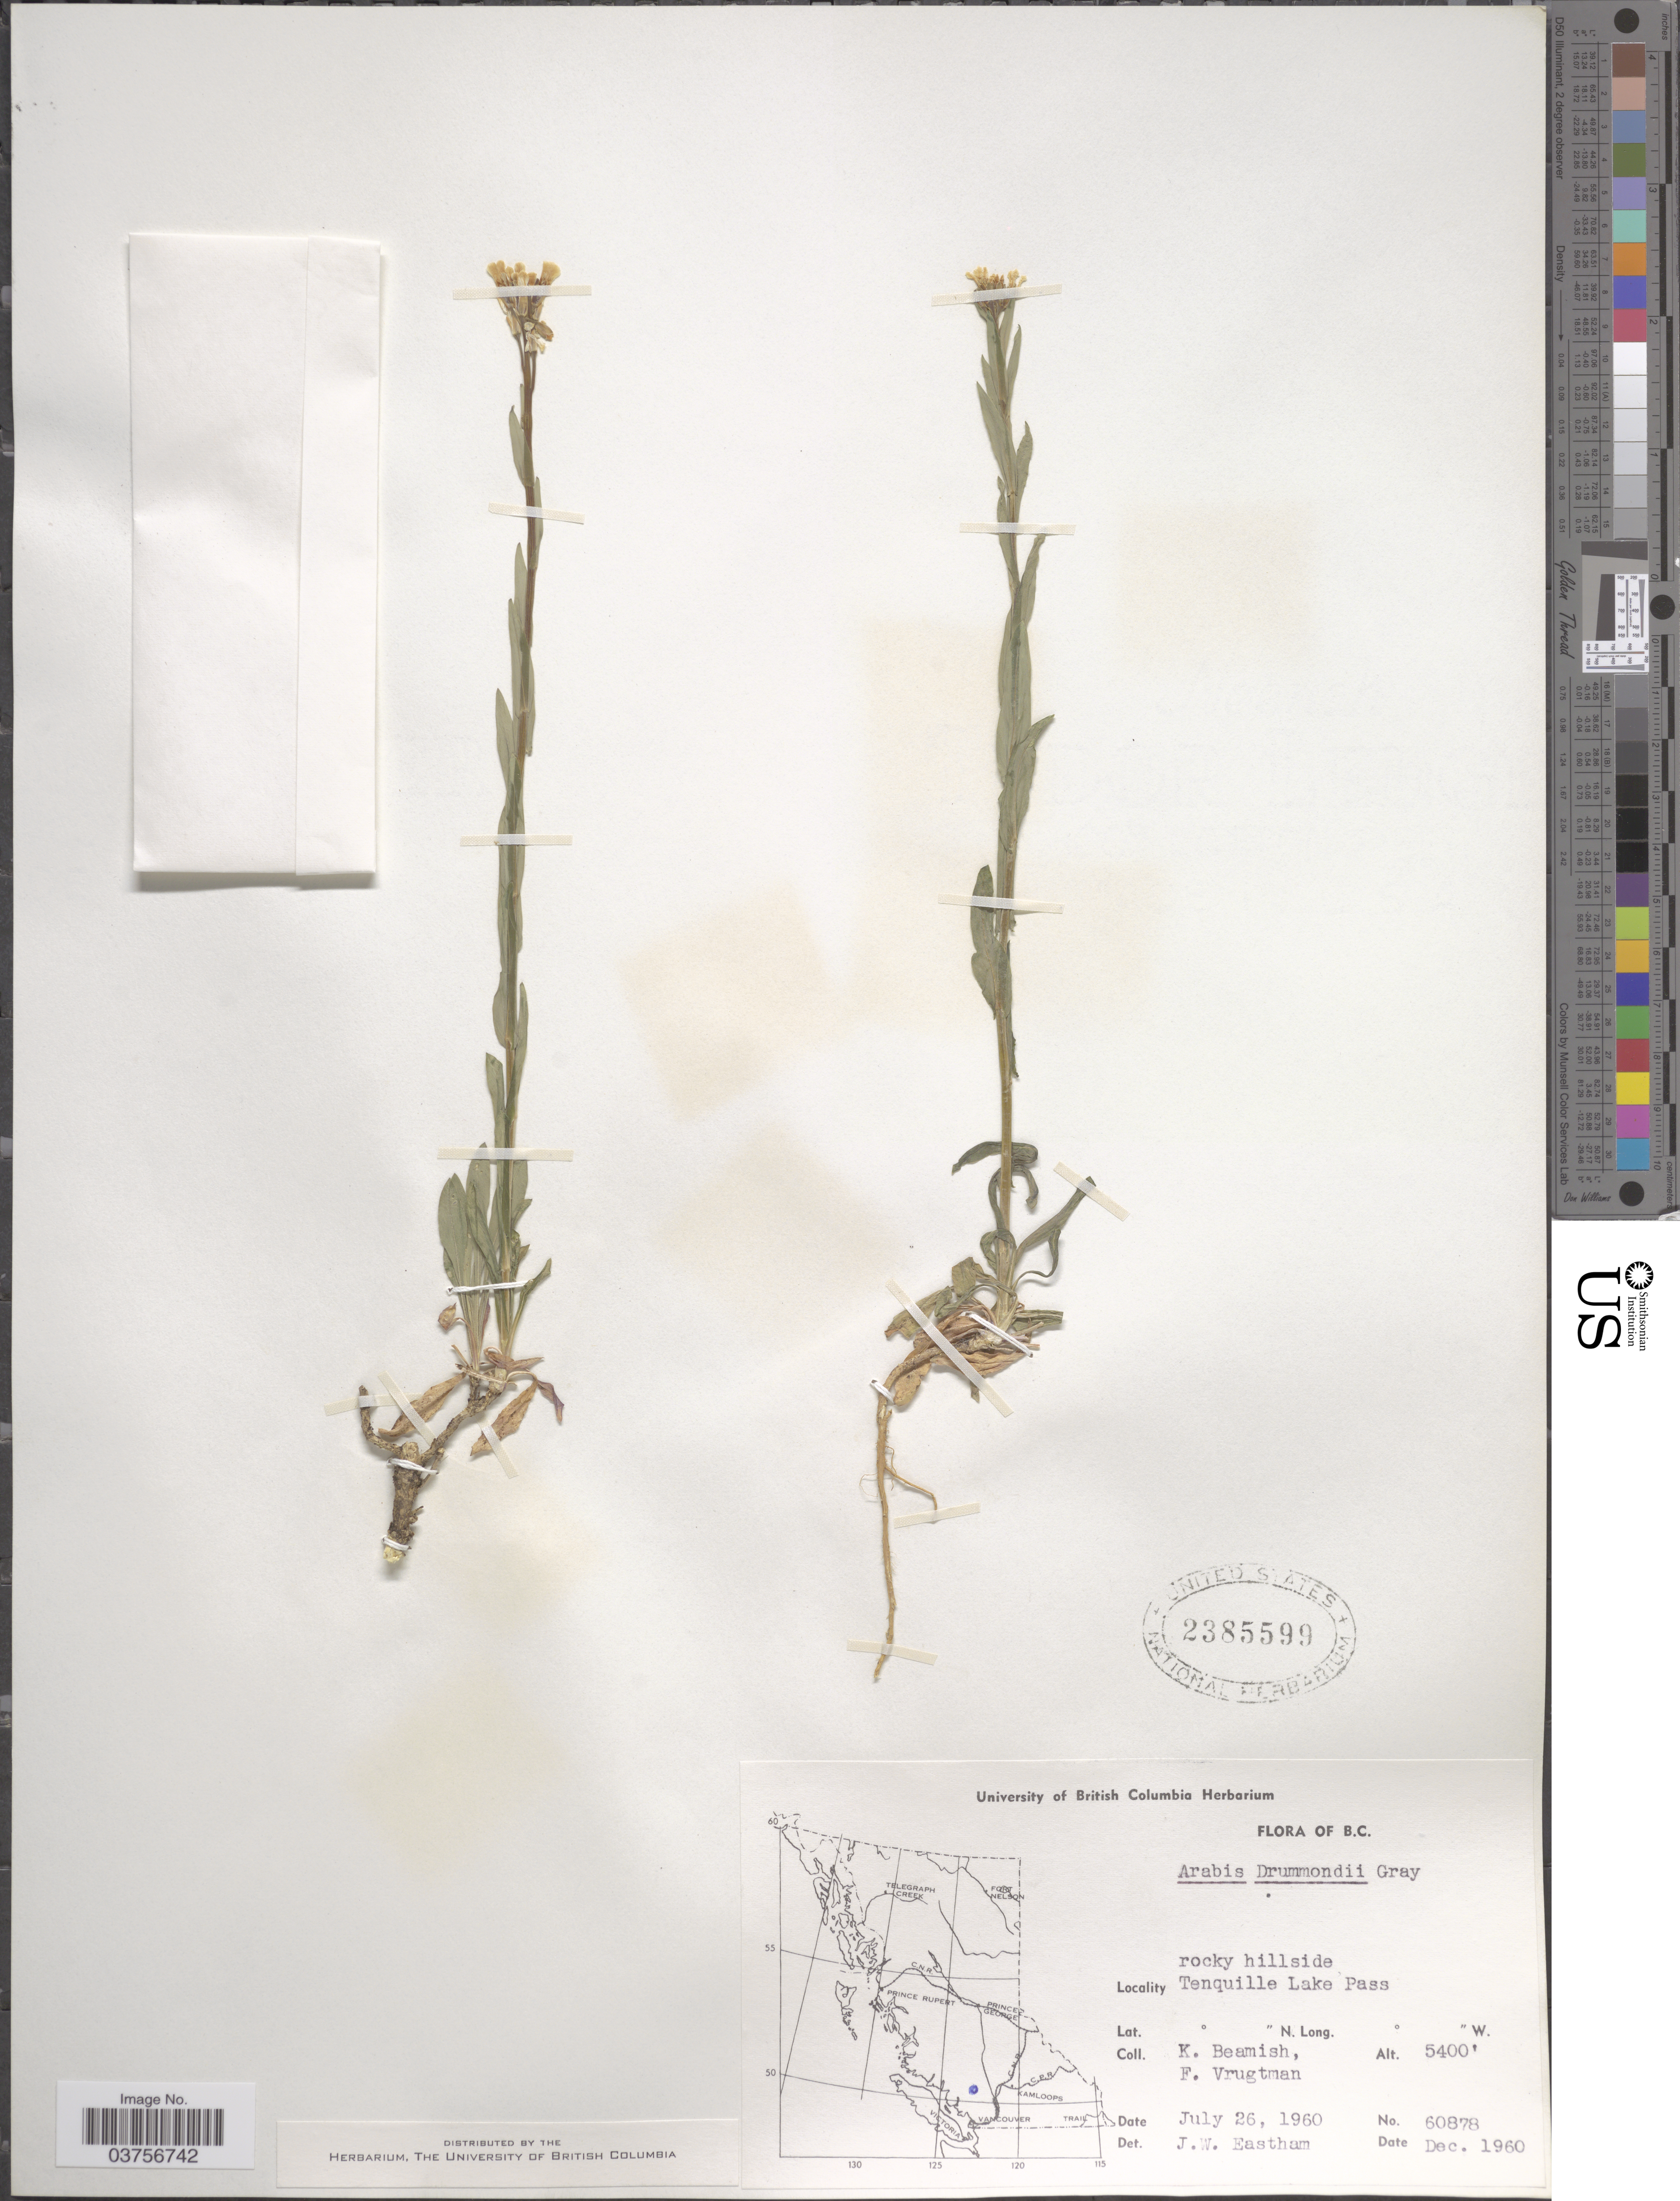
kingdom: Plantae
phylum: Tracheophyta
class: Magnoliopsida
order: Brassicales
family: Brassicaceae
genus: Arabis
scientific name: Arabis drummondii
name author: A. Gray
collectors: K. Beamish & F. Vrugtman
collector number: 60878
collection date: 1960-07-26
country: Canada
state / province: British Columbia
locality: Tenquille Lake Pass.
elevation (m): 1646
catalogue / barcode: US 2385599